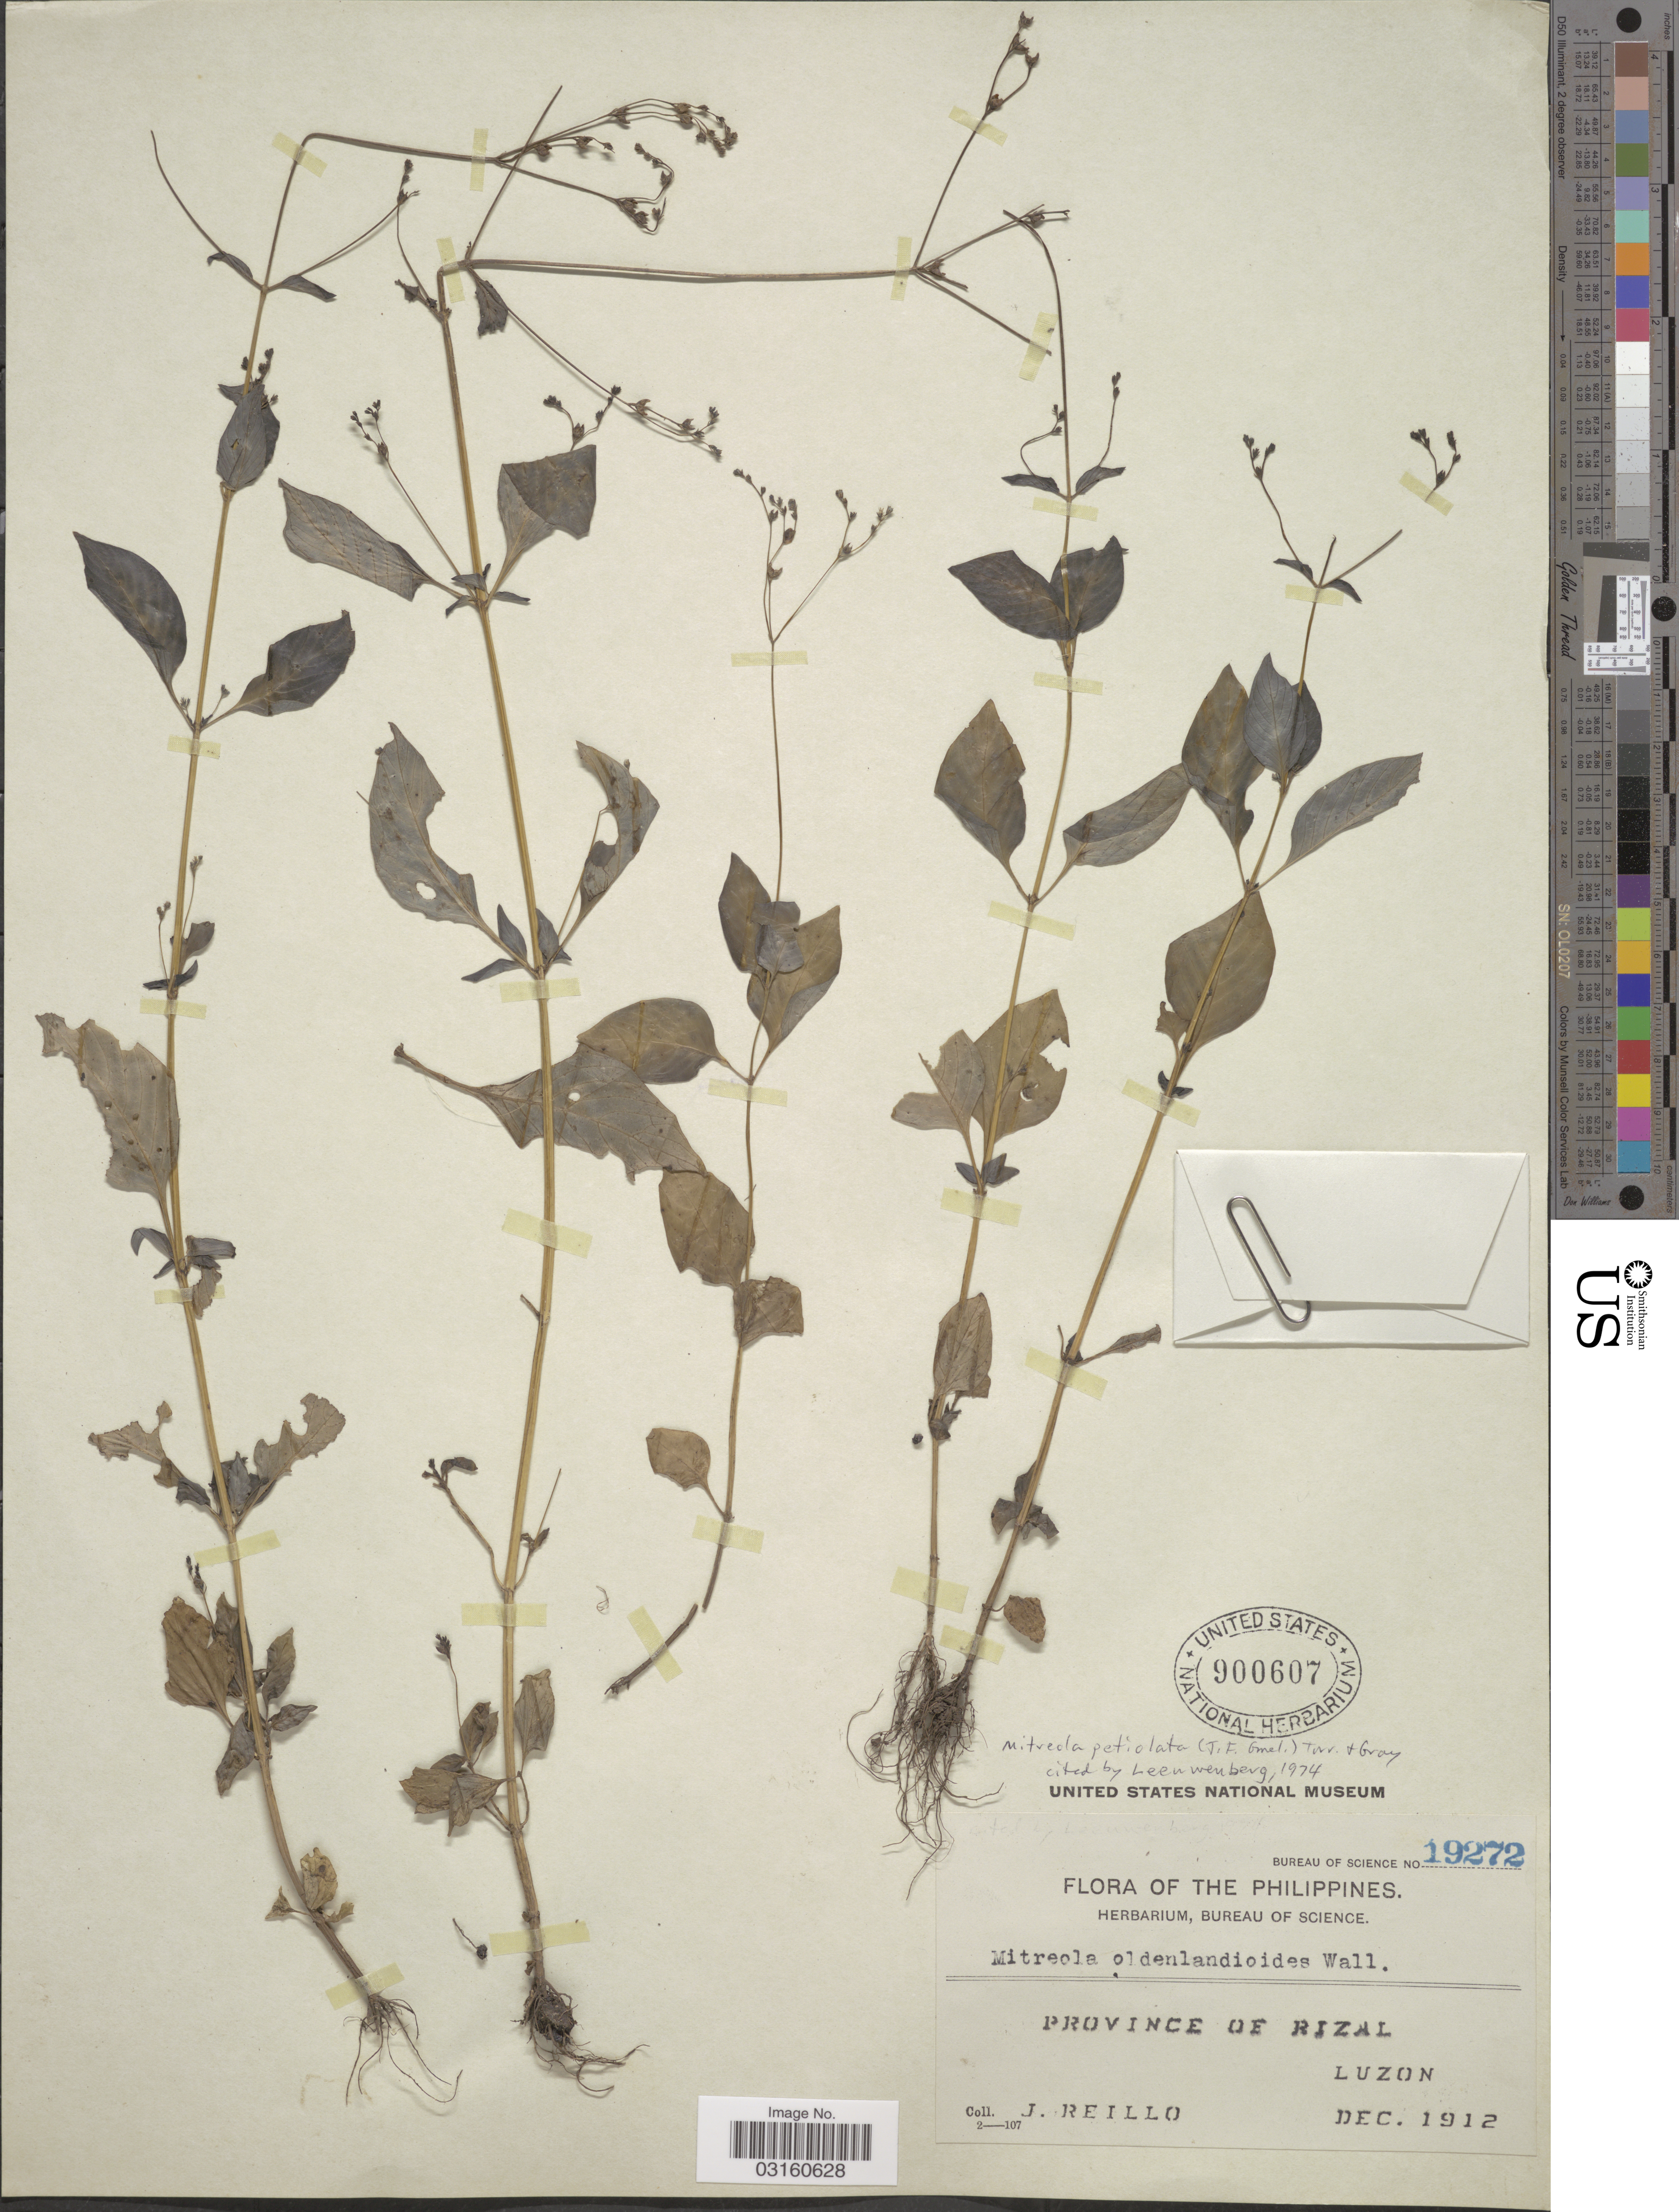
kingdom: Plantae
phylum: Tracheophyta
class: Magnoliopsida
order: Gentianales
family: Loganiaceae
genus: Mitreola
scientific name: Mitreola petiolata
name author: (J.F. Gmel.) Torr. & A. Gray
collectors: J. Reillo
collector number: Bureau of Science 19272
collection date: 1912-12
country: Philippines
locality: Province of Rizal. Luzon.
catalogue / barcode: US 900607